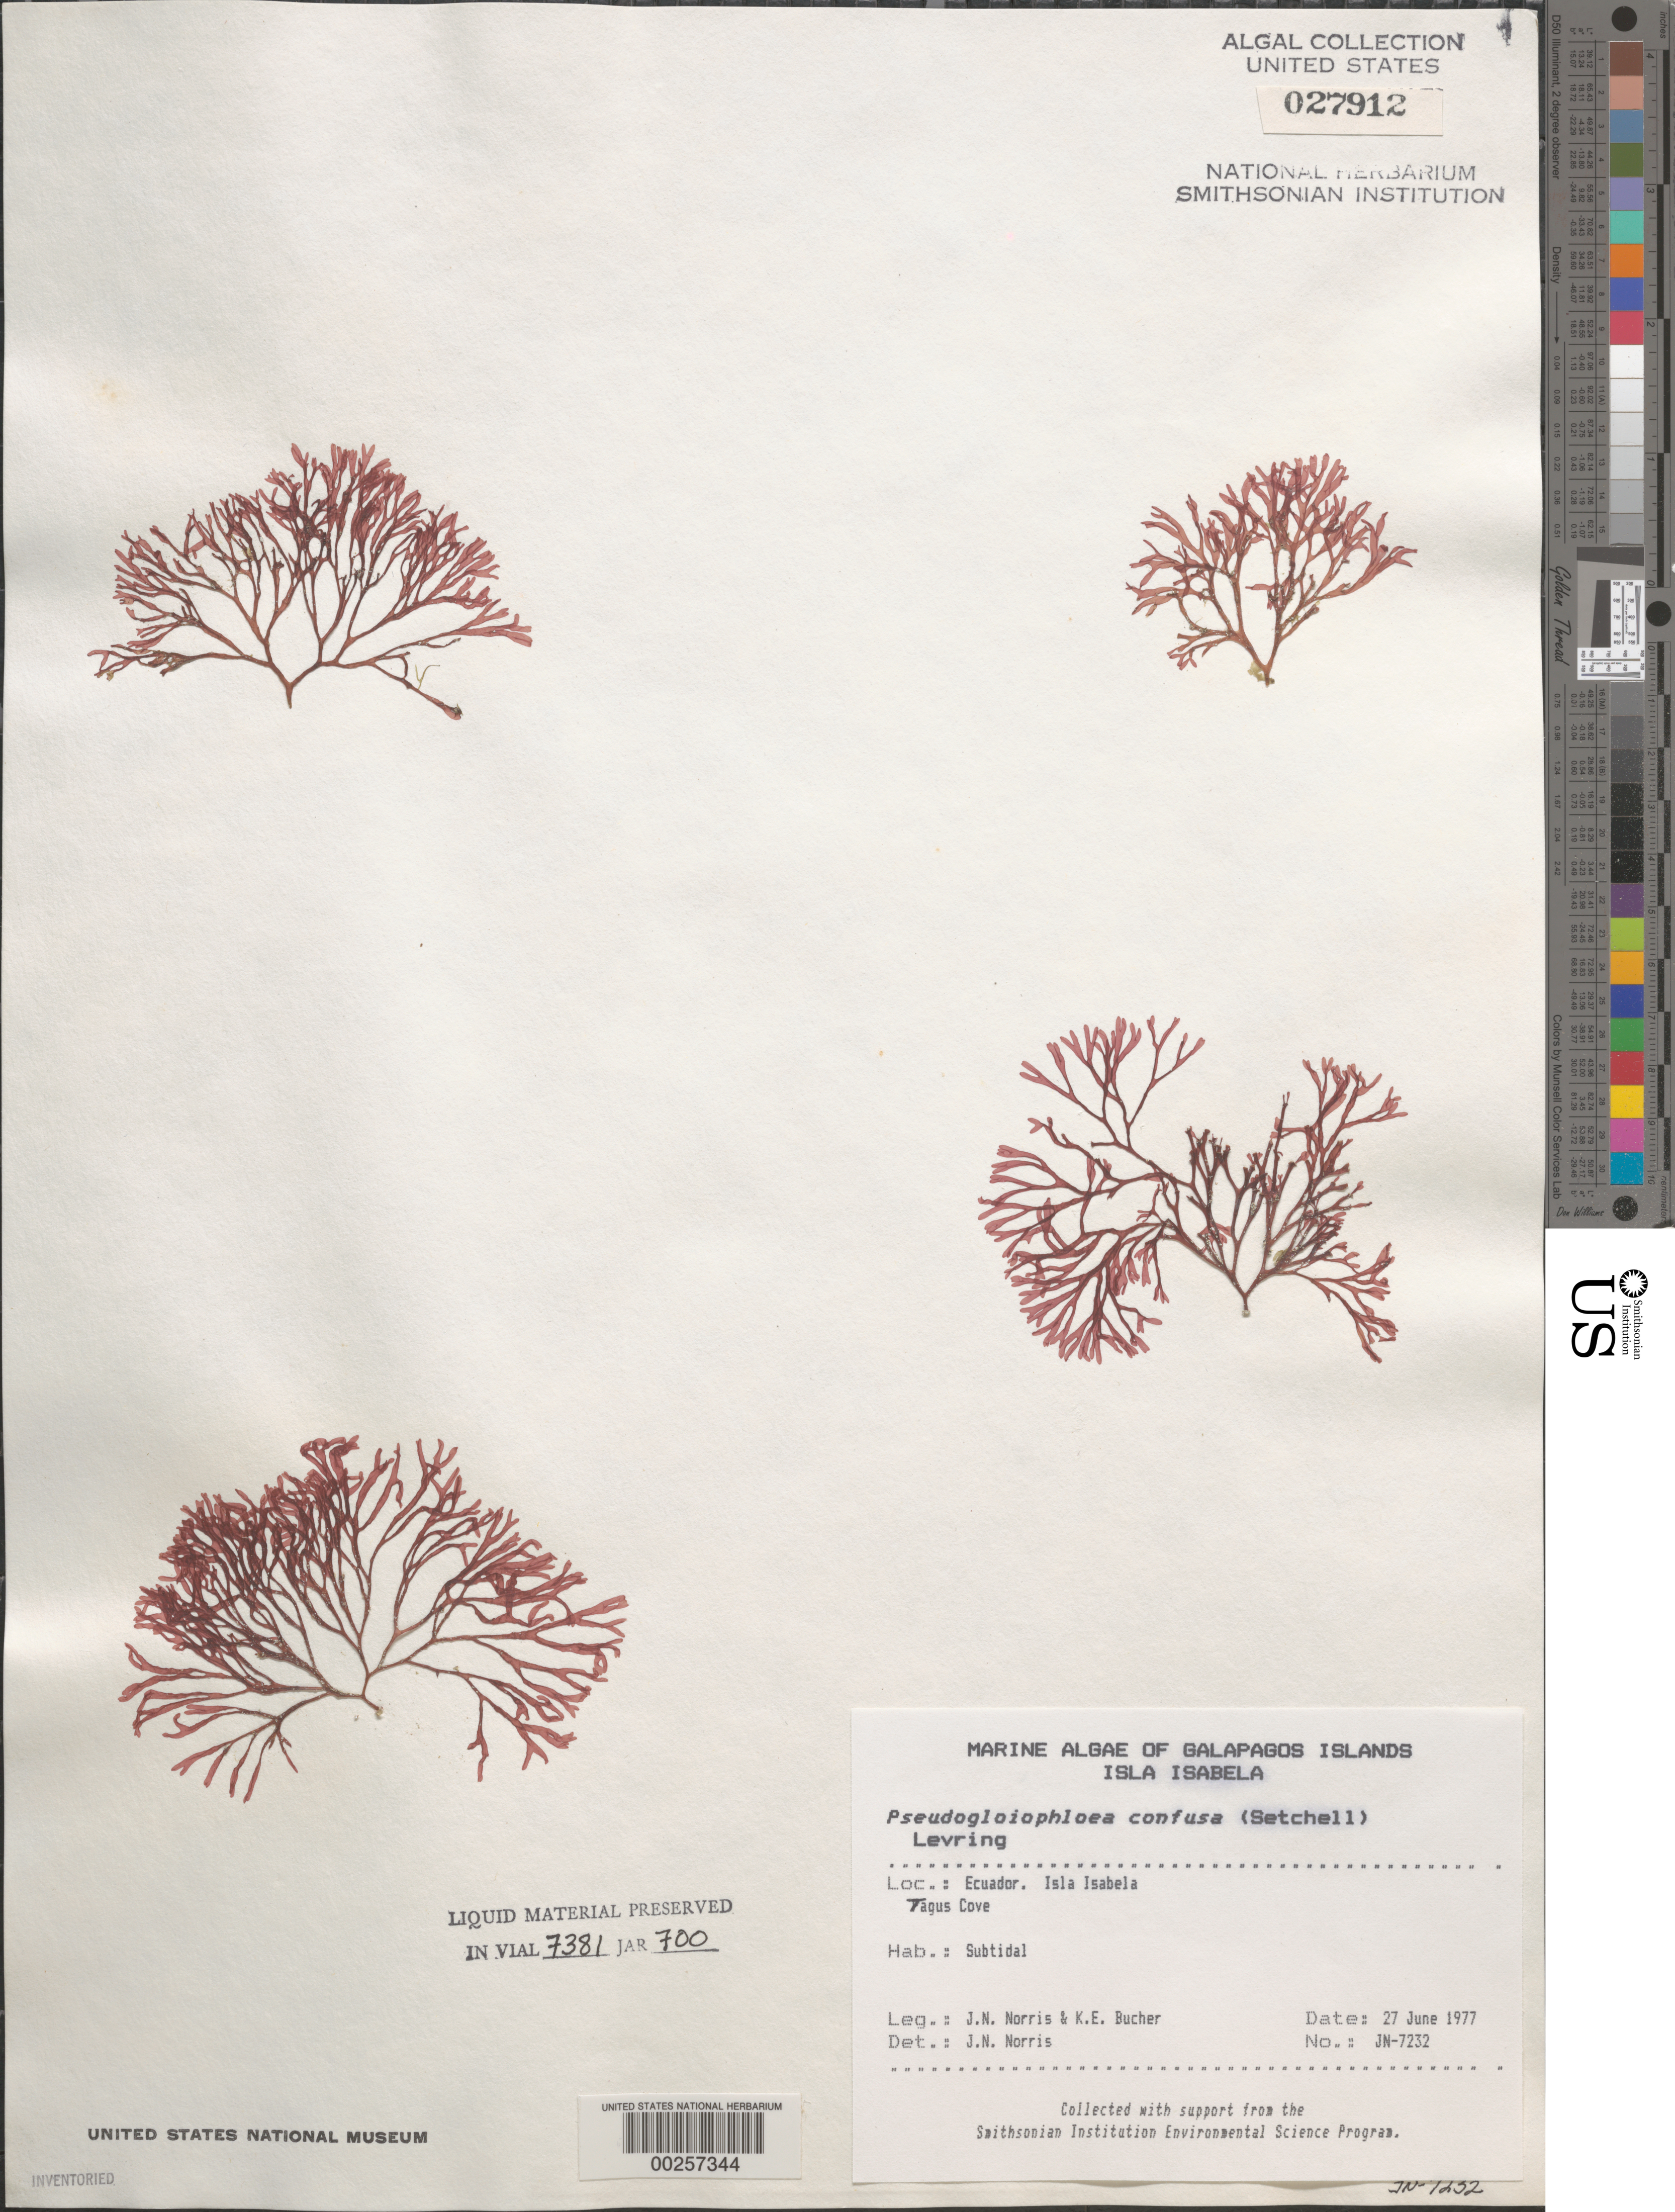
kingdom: Plantae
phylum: Rhodophyta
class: Florideophyceae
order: Nemaliales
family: Scinaiaceae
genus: Scinaia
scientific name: Scinaia confusa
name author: (Setch.) Huisman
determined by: Algae name updating Project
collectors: J. N. Norris & K. E. Bucher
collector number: JN-7232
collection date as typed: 27 Jun 1977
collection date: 1977-06-27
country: Ecuador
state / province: Colón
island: Isabela [Albemarle]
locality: Tagus Cove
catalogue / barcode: US 27912